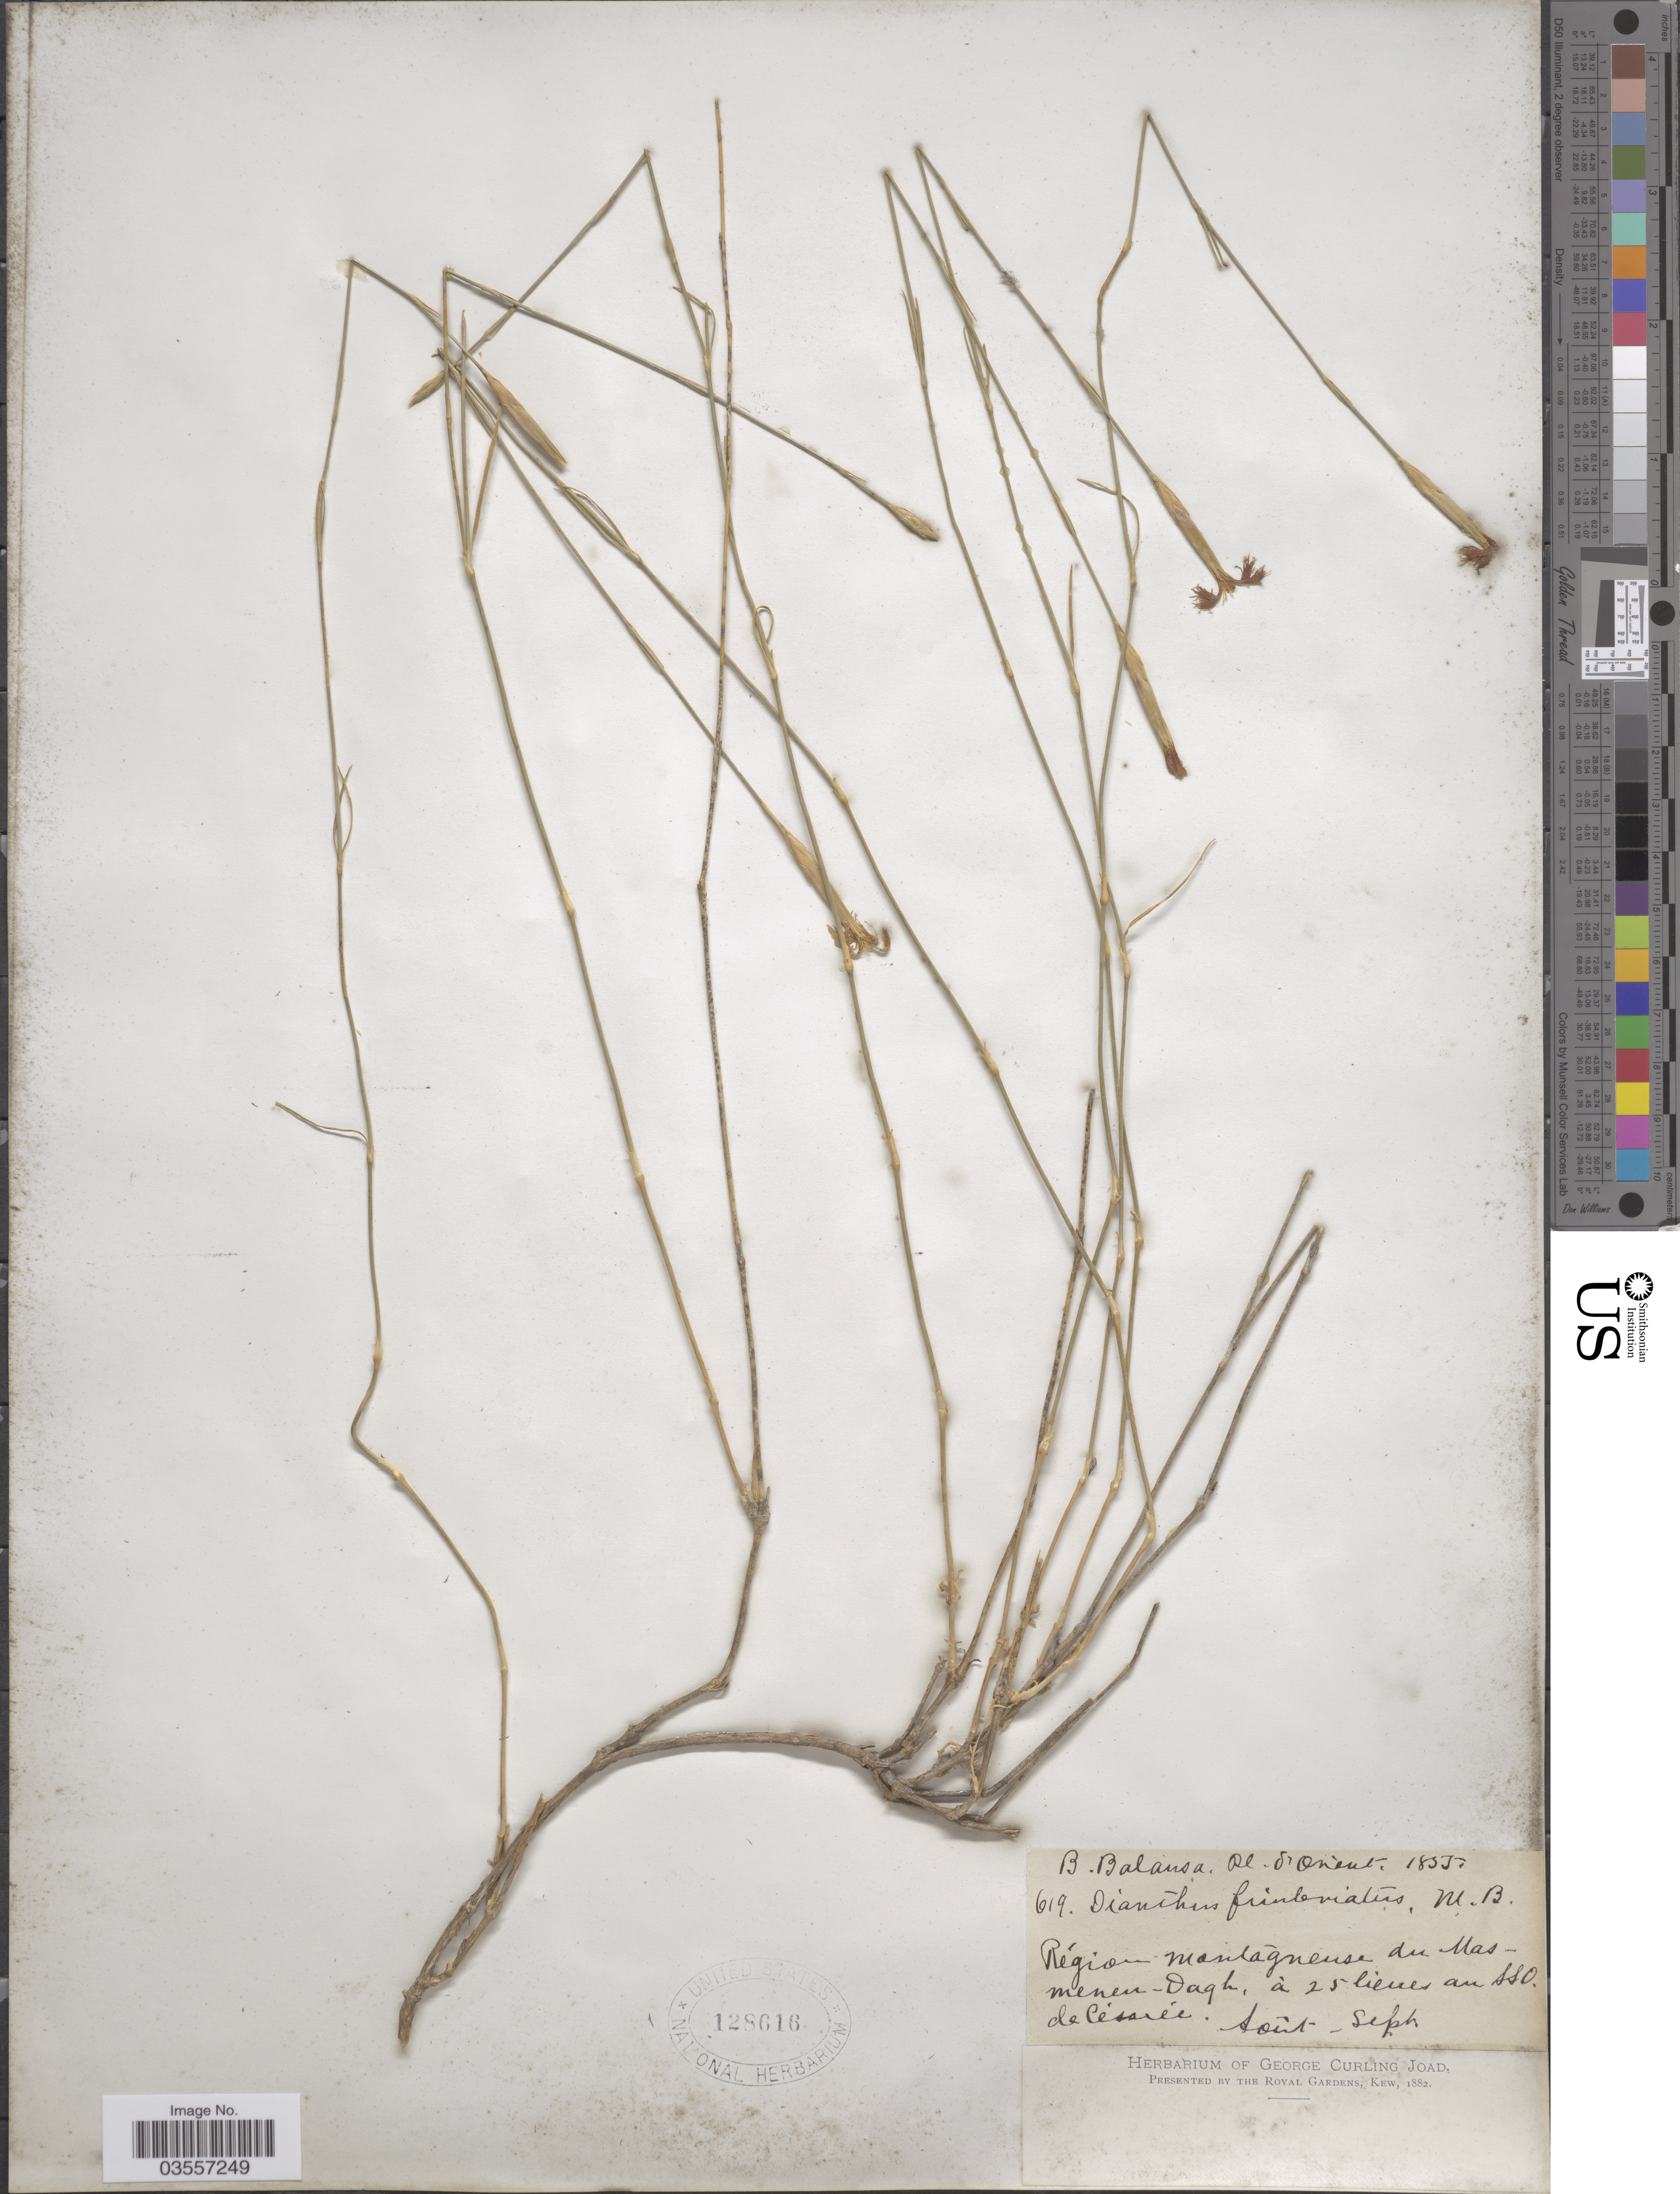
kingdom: Plantae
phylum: Tracheophyta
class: Magnoliopsida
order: Caryophyllales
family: Caryophyllaceae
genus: Dianthus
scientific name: Dianthus orientalis subsp. orientalis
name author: Adams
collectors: B. Balansa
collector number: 619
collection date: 1855-08/1855-09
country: Turkey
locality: Orient. Région montagneuse du Masmenen-Dagh, à lieues au SSO. de Césarée.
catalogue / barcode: US 128616